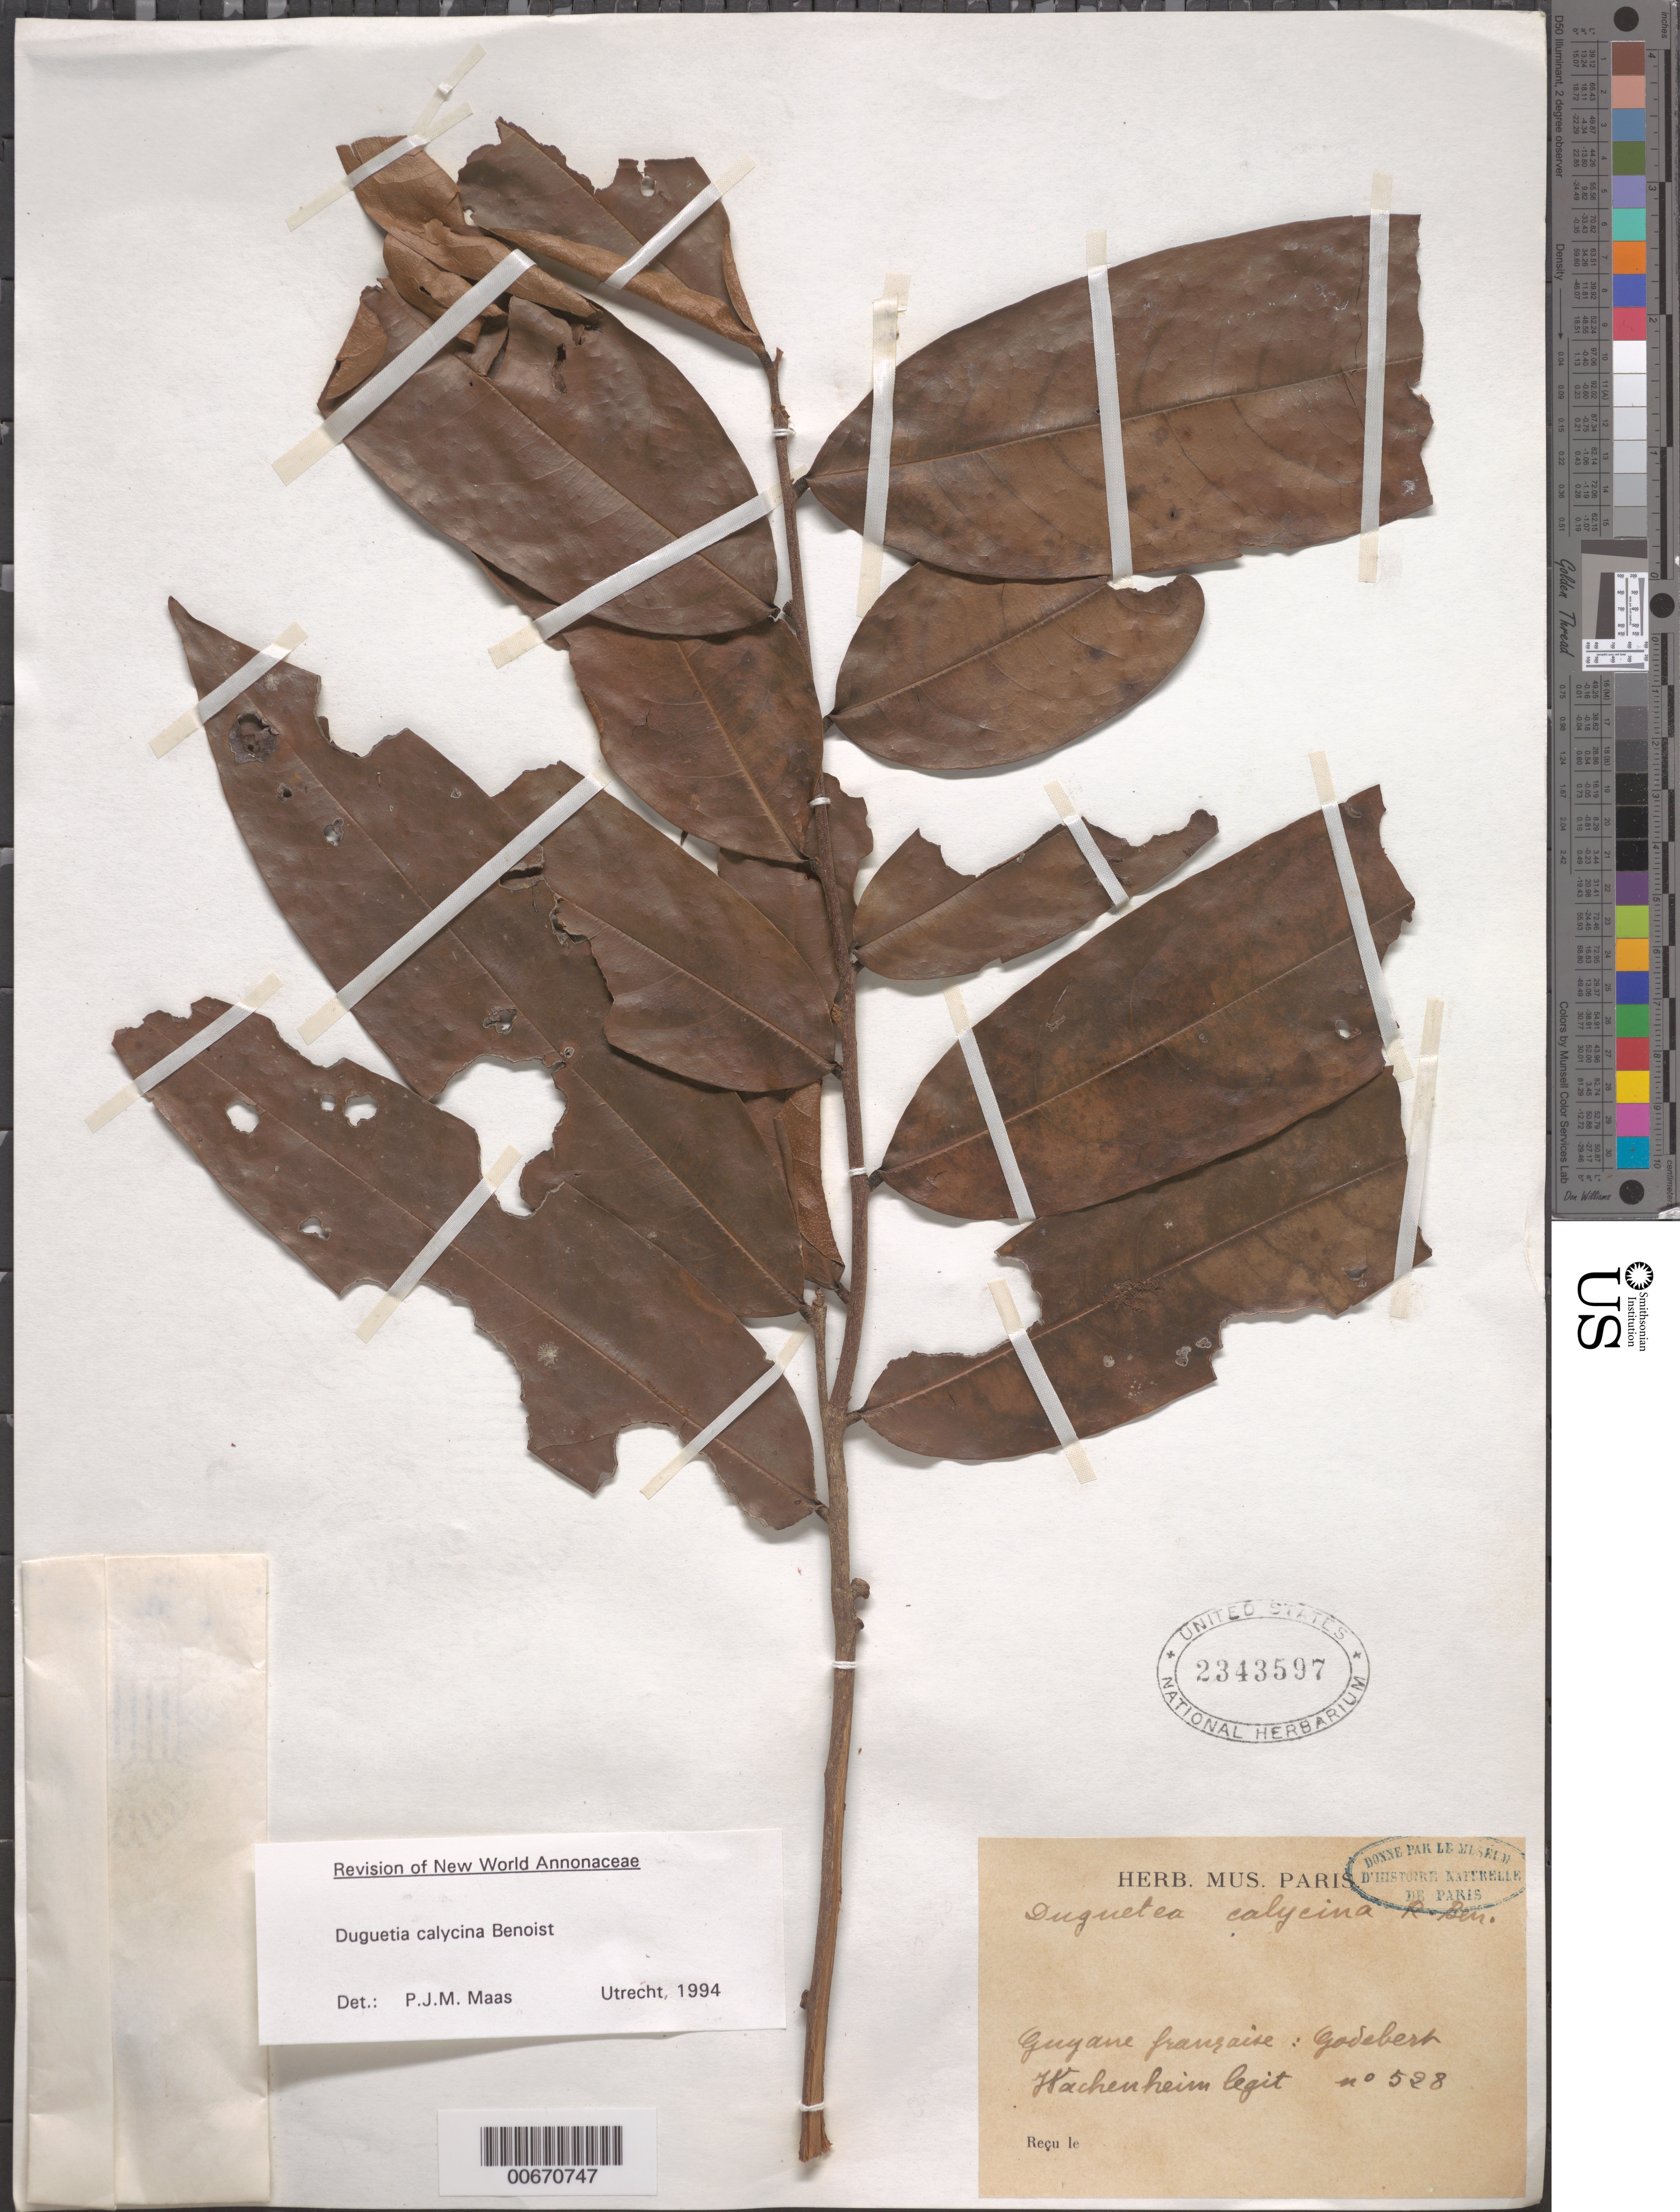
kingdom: Plantae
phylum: Tracheophyta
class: Magnoliopsida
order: Magnoliales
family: Annonaceae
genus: Duguetia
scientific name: Duguetia calycina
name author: Benoist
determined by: Maas, Paul J. M.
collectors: G. Wachenheim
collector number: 528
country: French Guiana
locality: Godebert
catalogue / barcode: US 2343597